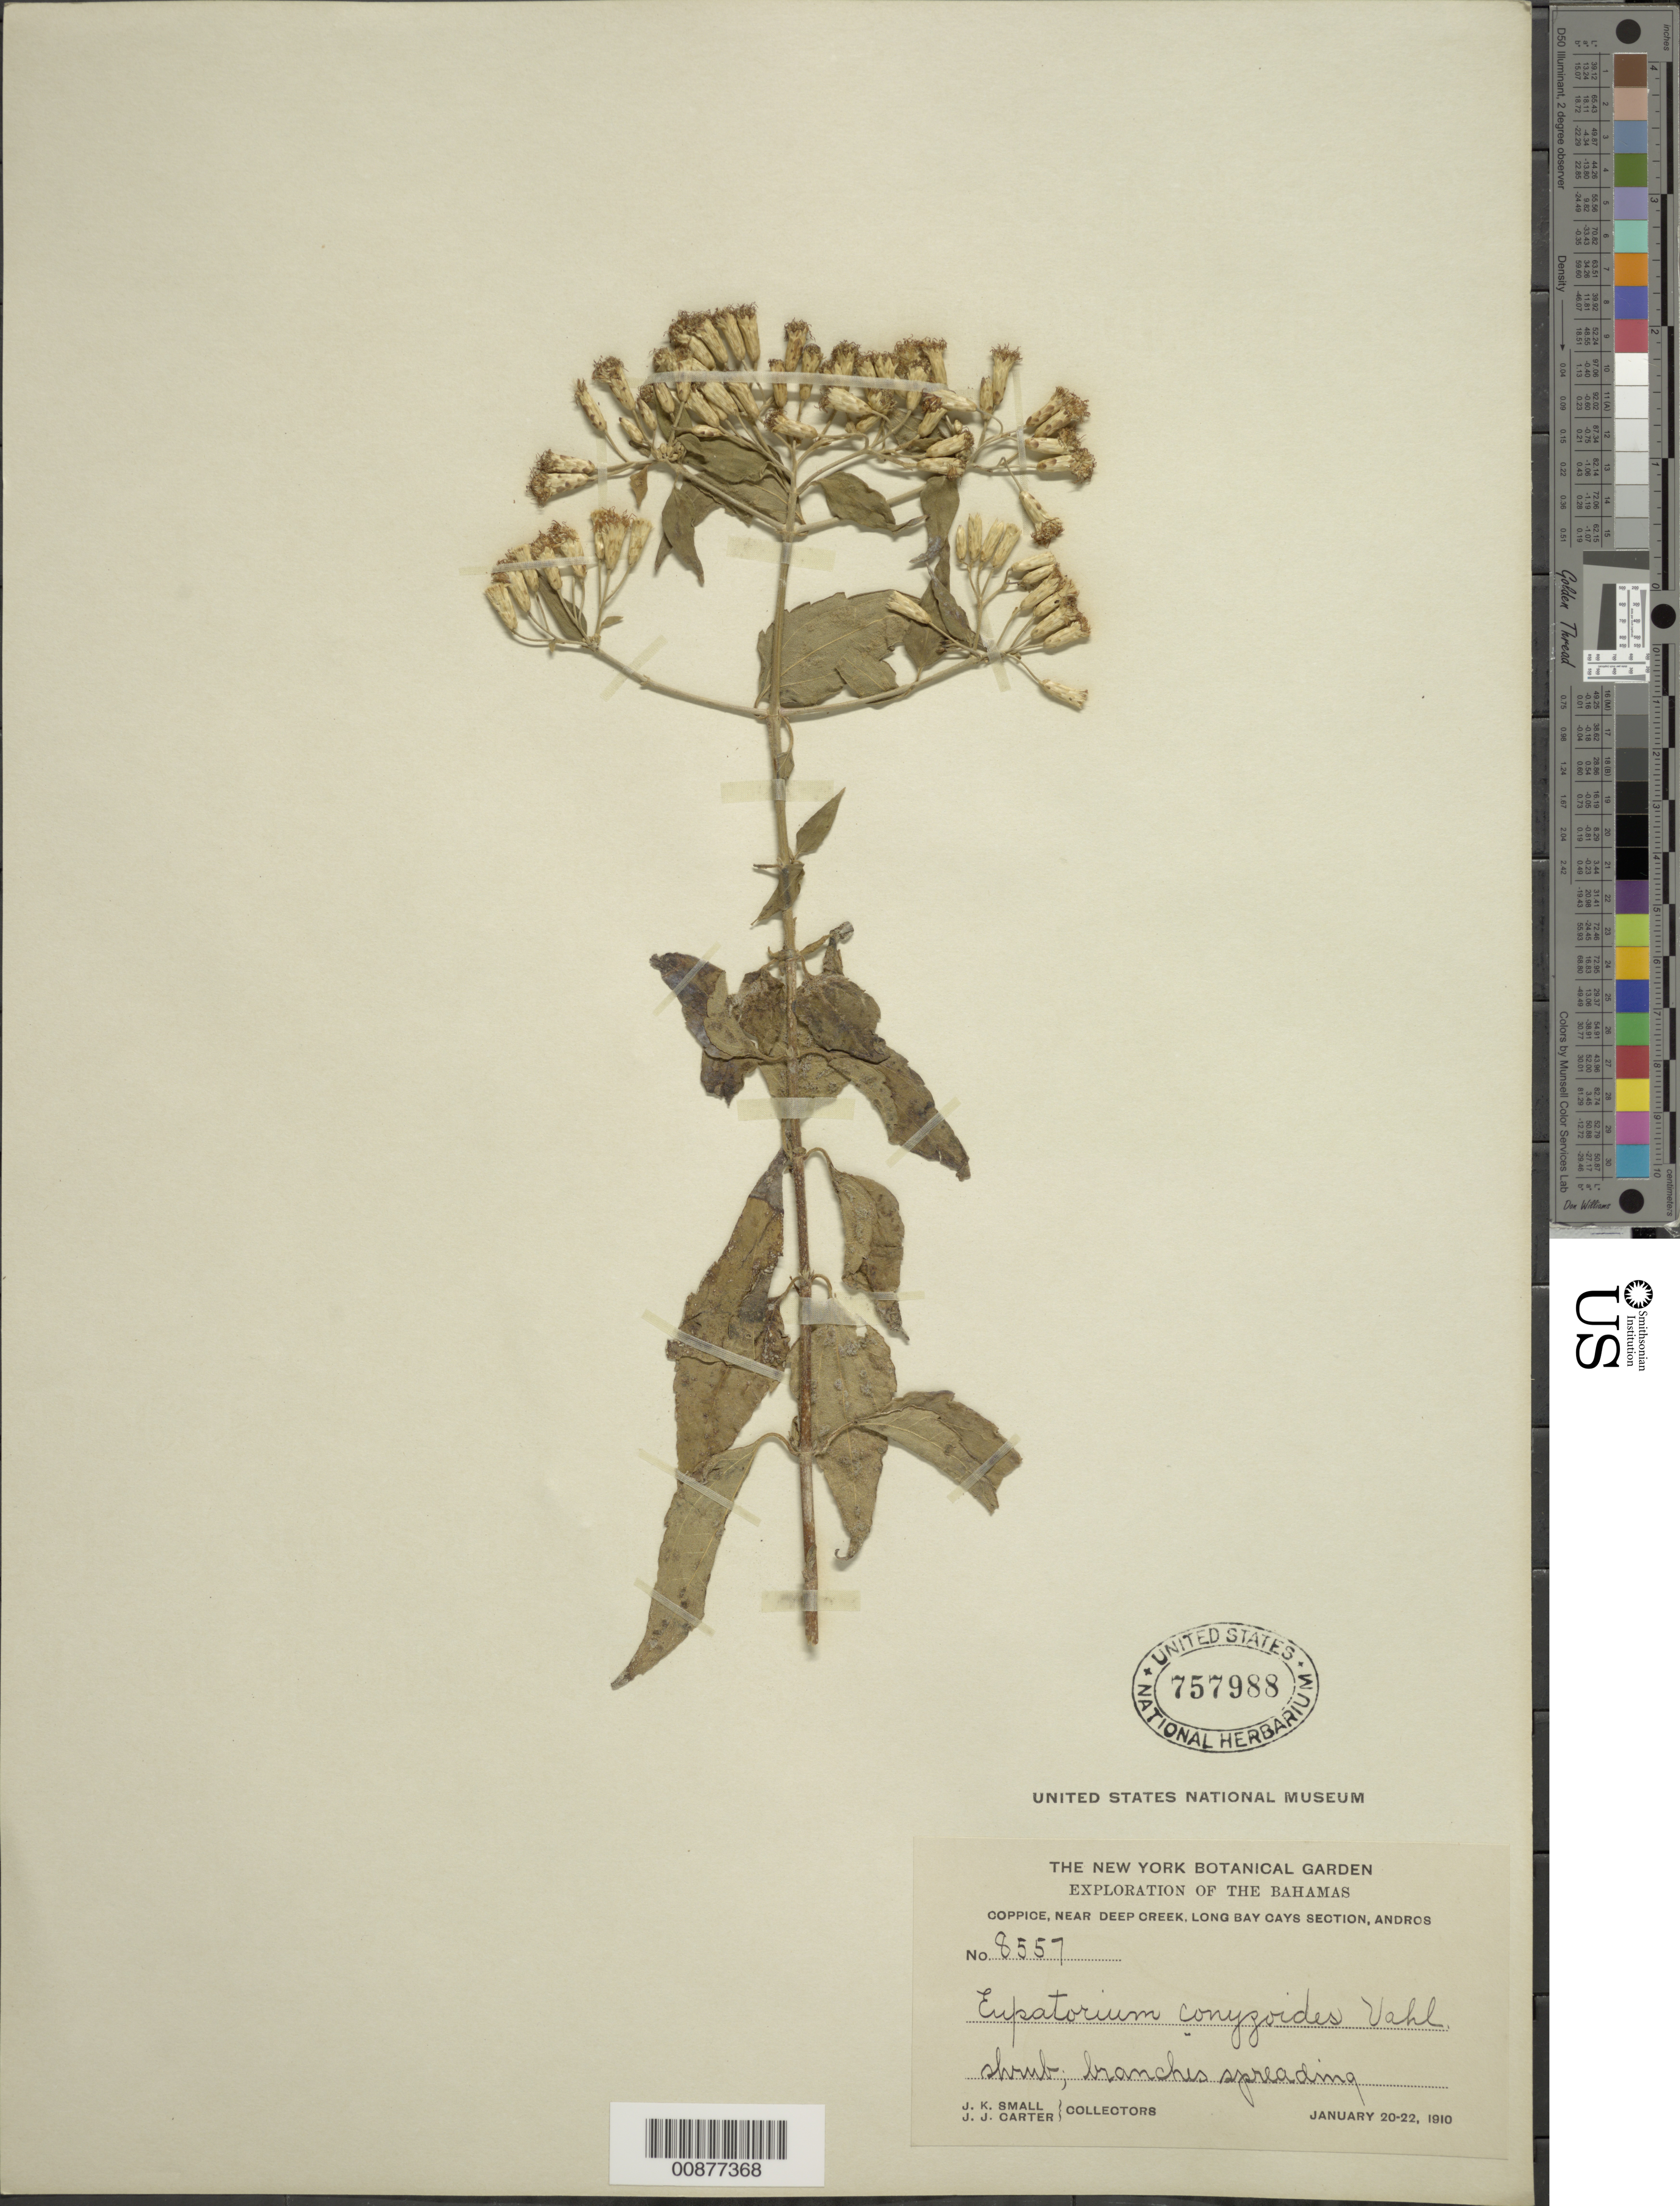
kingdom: Plantae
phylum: Tracheophyta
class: Magnoliopsida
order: Asterales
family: Asteraceae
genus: Chromolaena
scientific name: Chromolaena odorata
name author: (L.) R.M. King & H. Rob.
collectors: J. K. Small & J. J. Carter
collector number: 8557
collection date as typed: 20 Jan 1910 to 22 Jan 1910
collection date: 1910-01-20/1910-01-22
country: Bahamas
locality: Near Deep Creek, Long Bay Cays Section. Andros Is.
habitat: Coppice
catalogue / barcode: US 757988